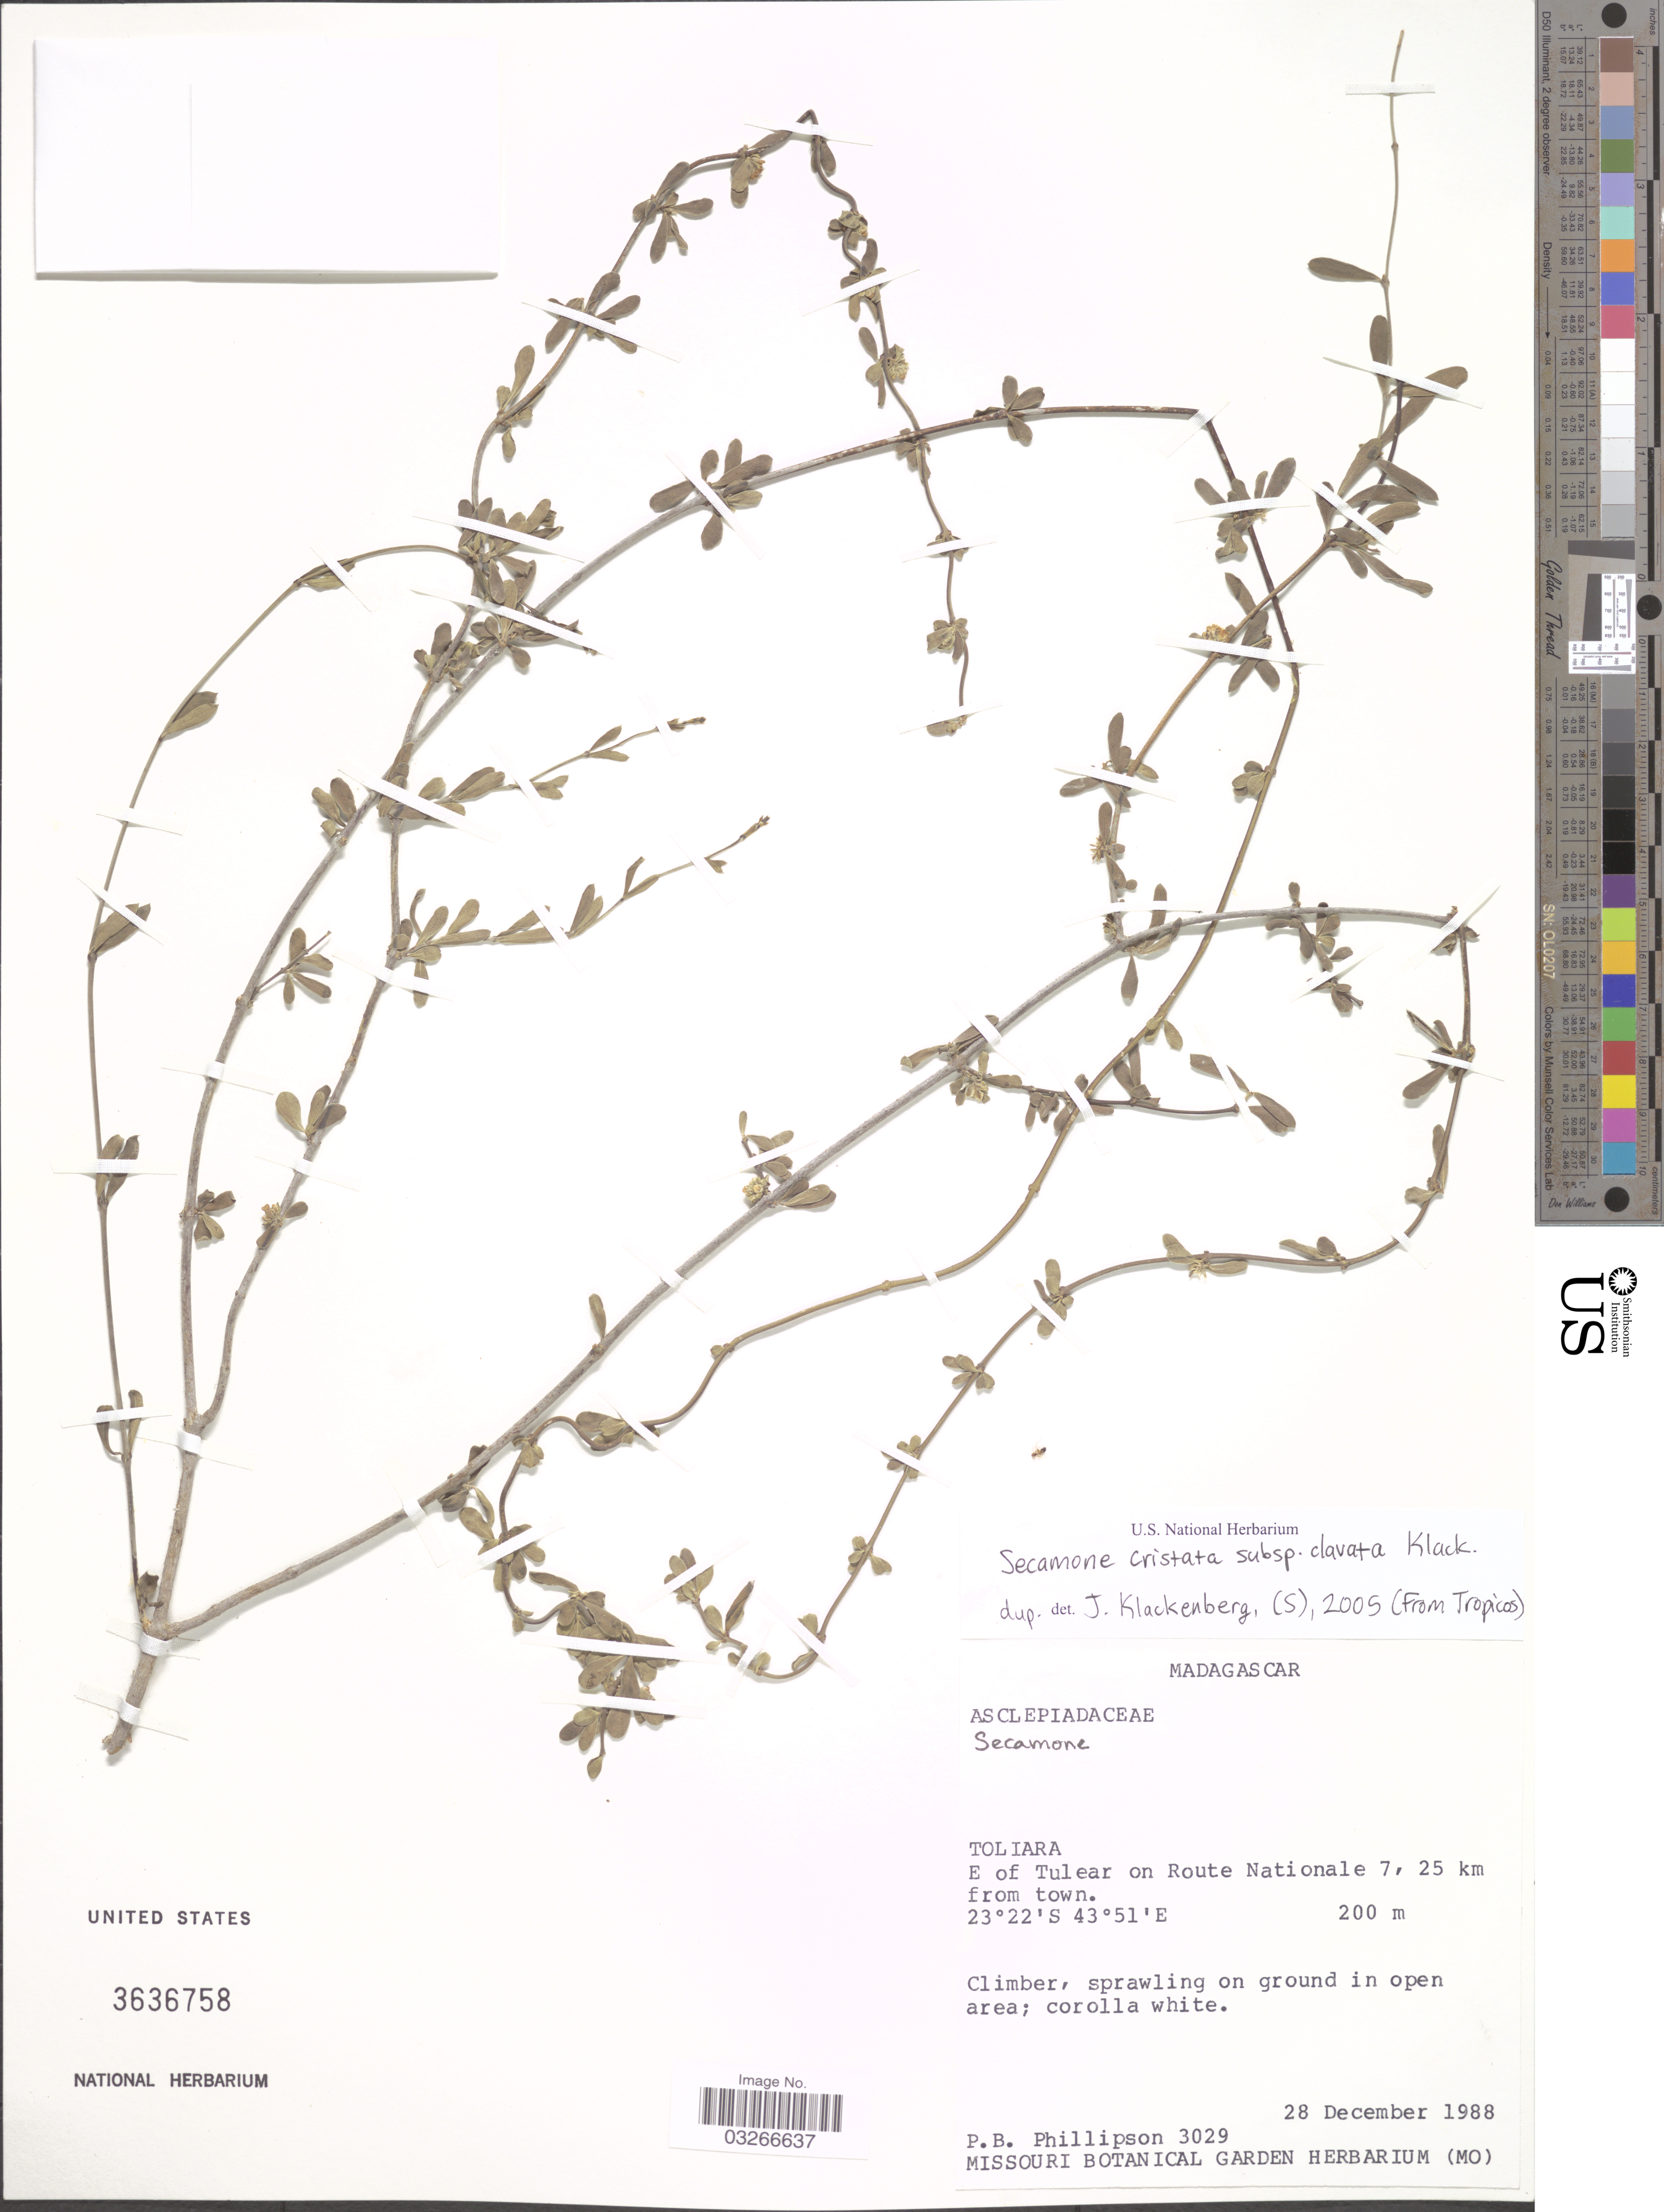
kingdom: Plantae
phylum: Tracheophyta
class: Magnoliopsida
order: Gentianales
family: Apocynaceae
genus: Secamone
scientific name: Secamone cristata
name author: Jum. & H. Perrier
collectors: P. B. Phillipson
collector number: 3029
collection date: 1988-12-28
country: Madagascar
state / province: Atsimo-Andrefana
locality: E of Tulear on Route Nationale 7, 25 km from town.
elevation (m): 200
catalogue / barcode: US 3636758